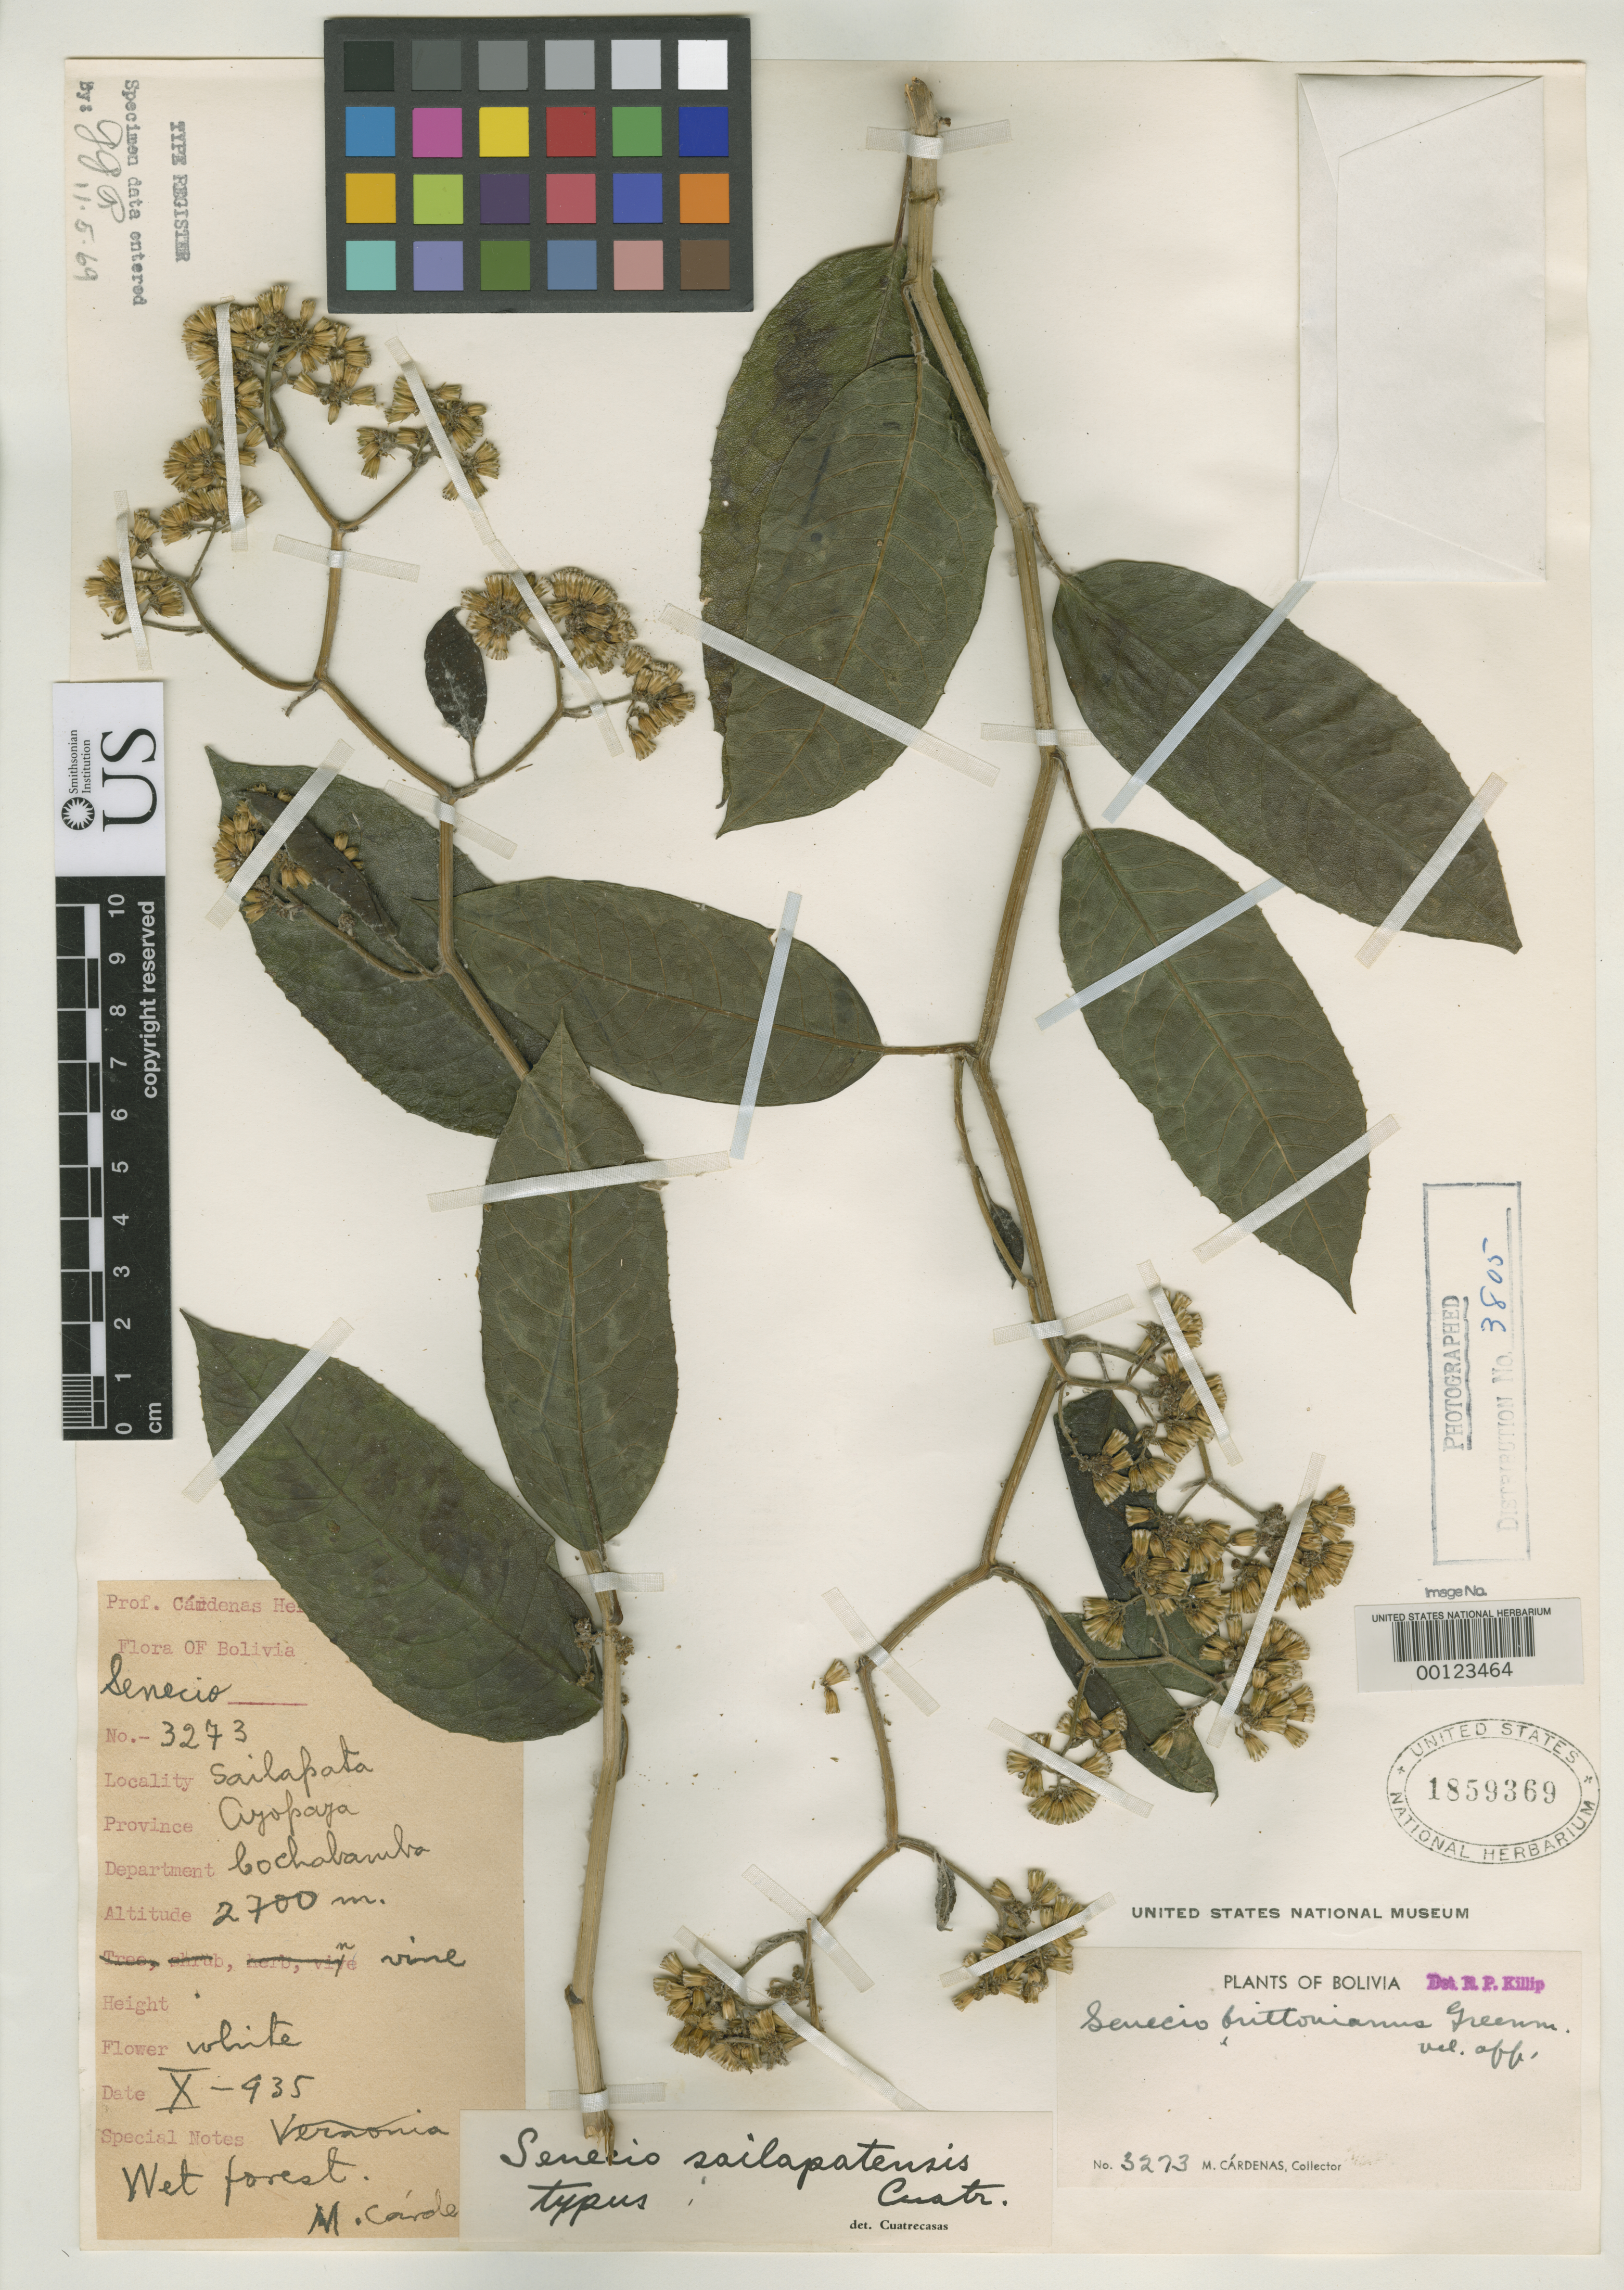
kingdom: Plantae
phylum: Tracheophyta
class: Magnoliopsida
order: Asterales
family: Asteraceae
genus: Senecio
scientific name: Senecio sailapatensis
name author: Cuatrec.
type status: Holotype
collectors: M. Cárdenas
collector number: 3273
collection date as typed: Oct 1935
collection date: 1935-10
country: Bolivia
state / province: Cochabamba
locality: Ayopaya, Sailapata.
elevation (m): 2700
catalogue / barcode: US 1859369